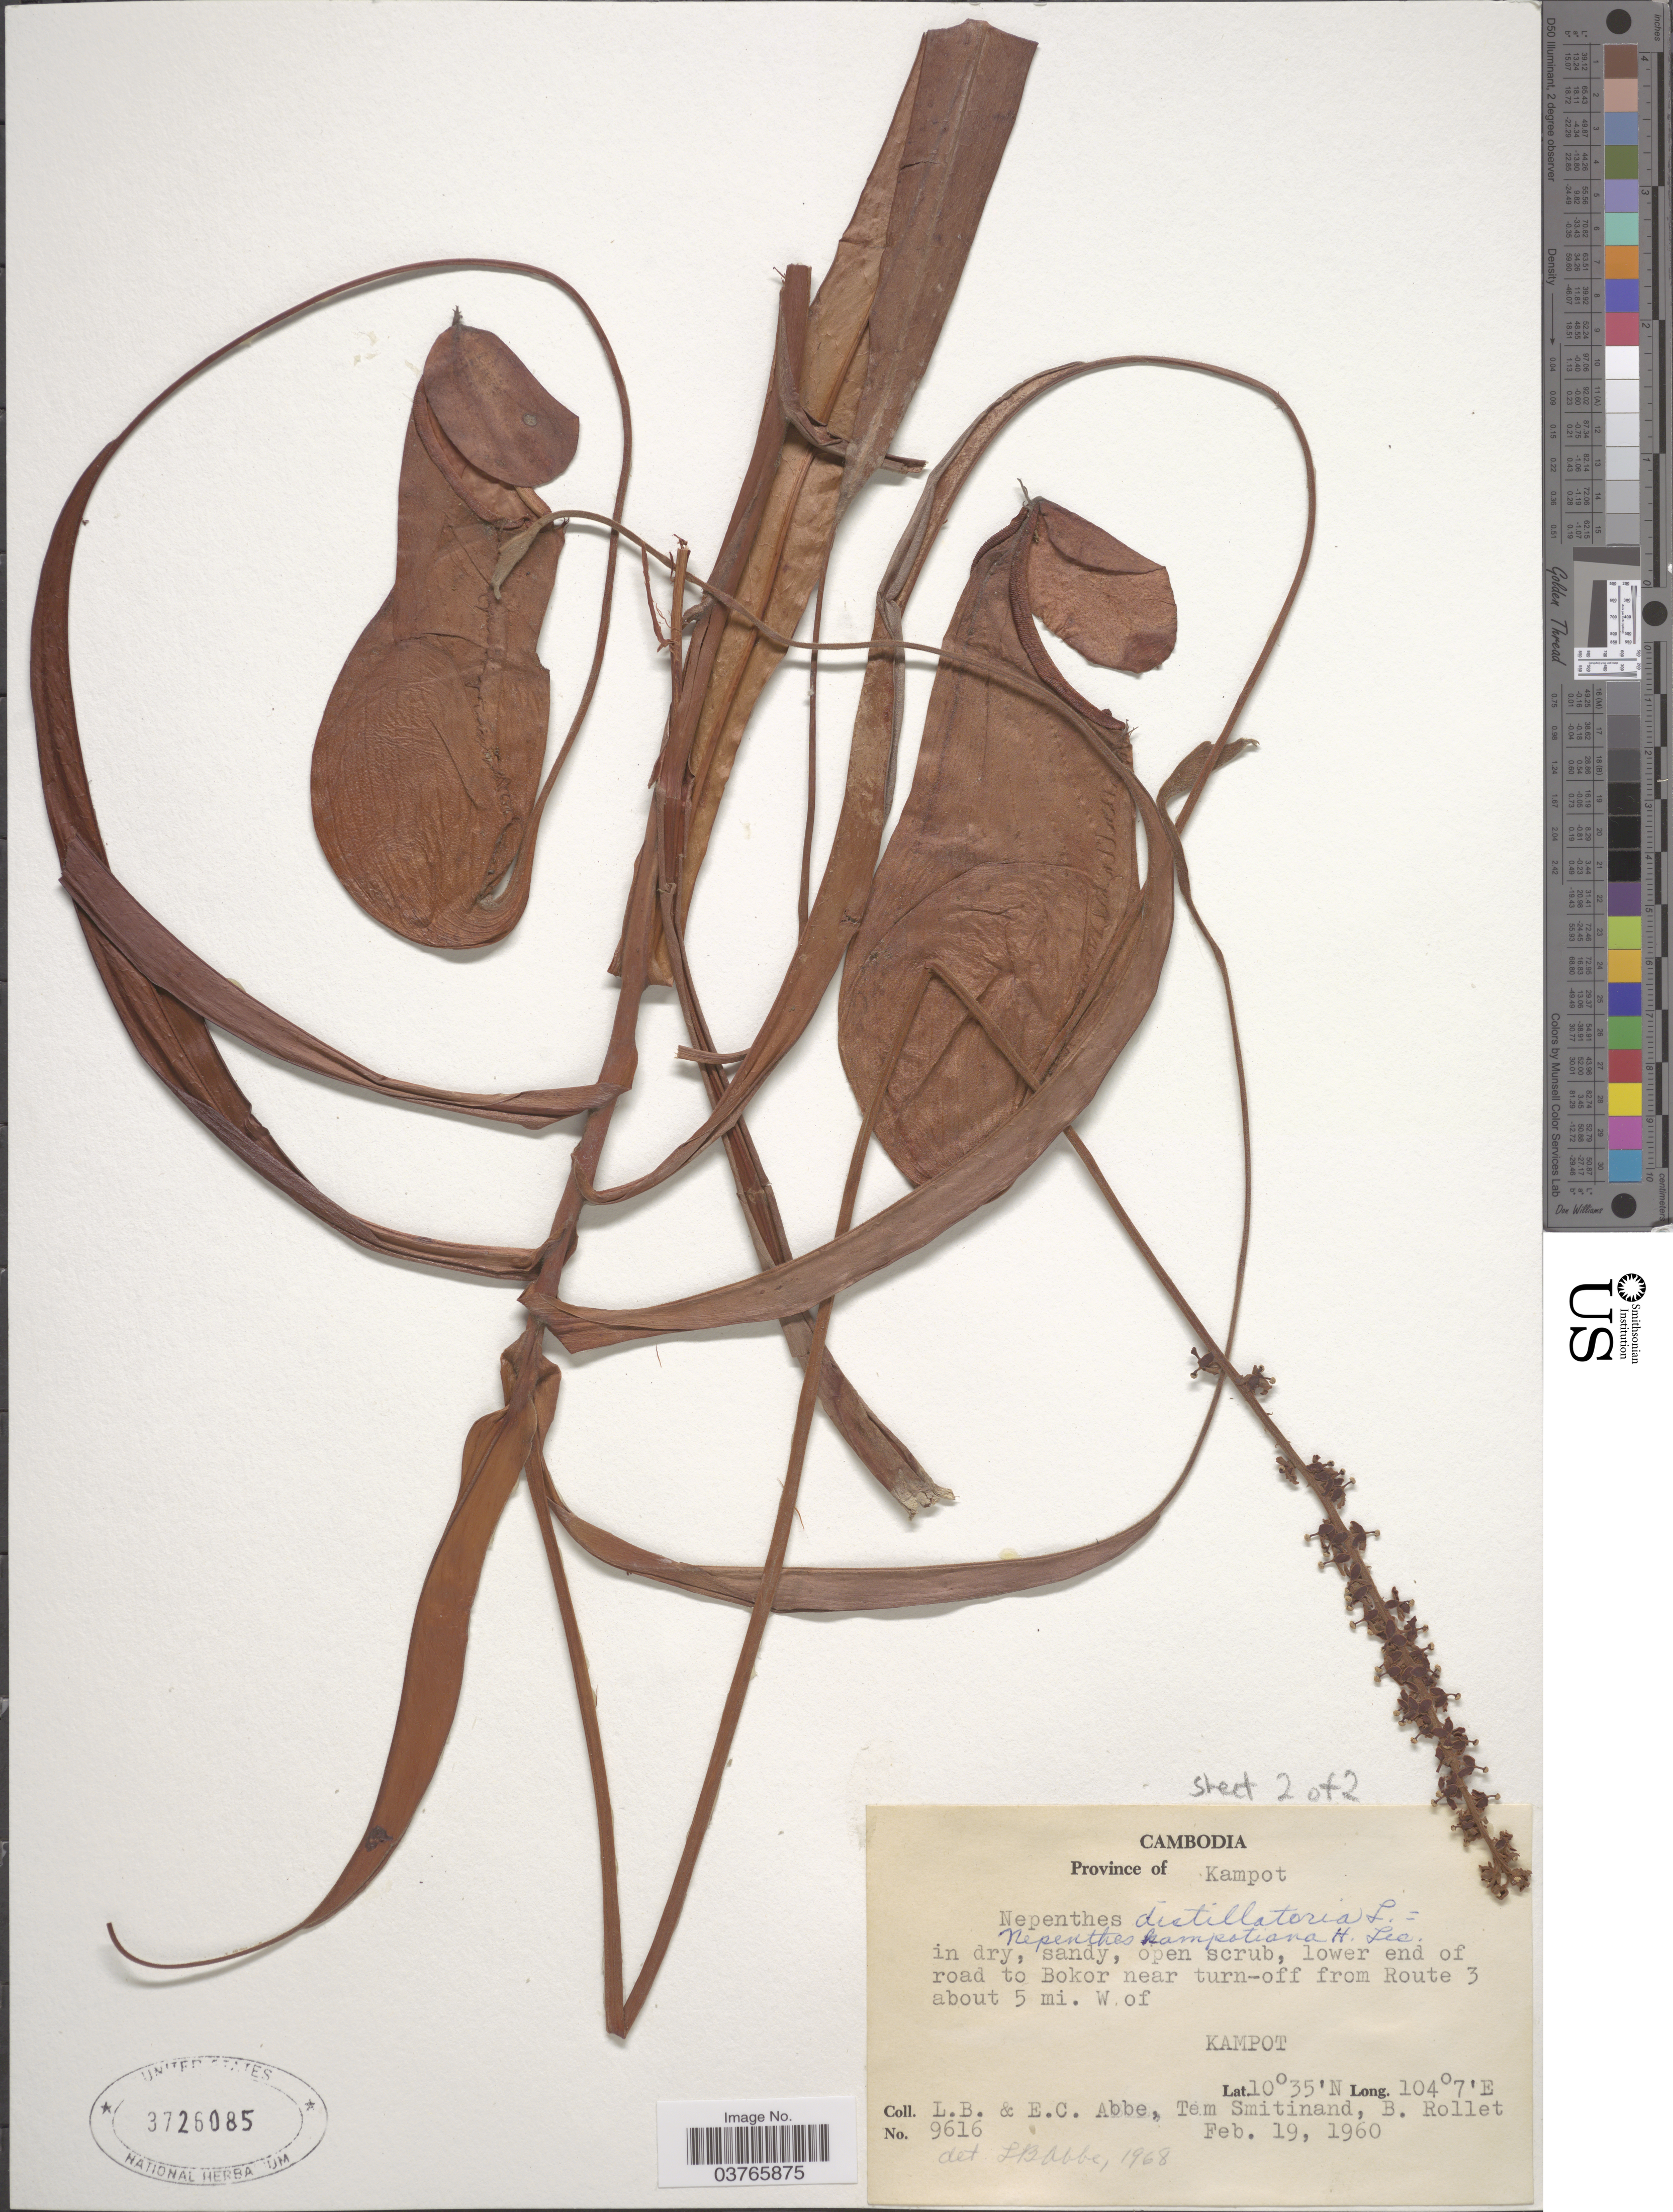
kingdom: Plantae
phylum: Tracheophyta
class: Magnoliopsida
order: Caryophyllales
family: Nepenthaceae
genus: Nepenthes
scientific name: Nepenthes distillatoria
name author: L.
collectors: L. B. Abbe, E. C. Abbe, T. Smitinand & B. Rollet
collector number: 9616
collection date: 1960-02-19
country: Cambodia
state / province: Kâmpât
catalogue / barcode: US 3726085